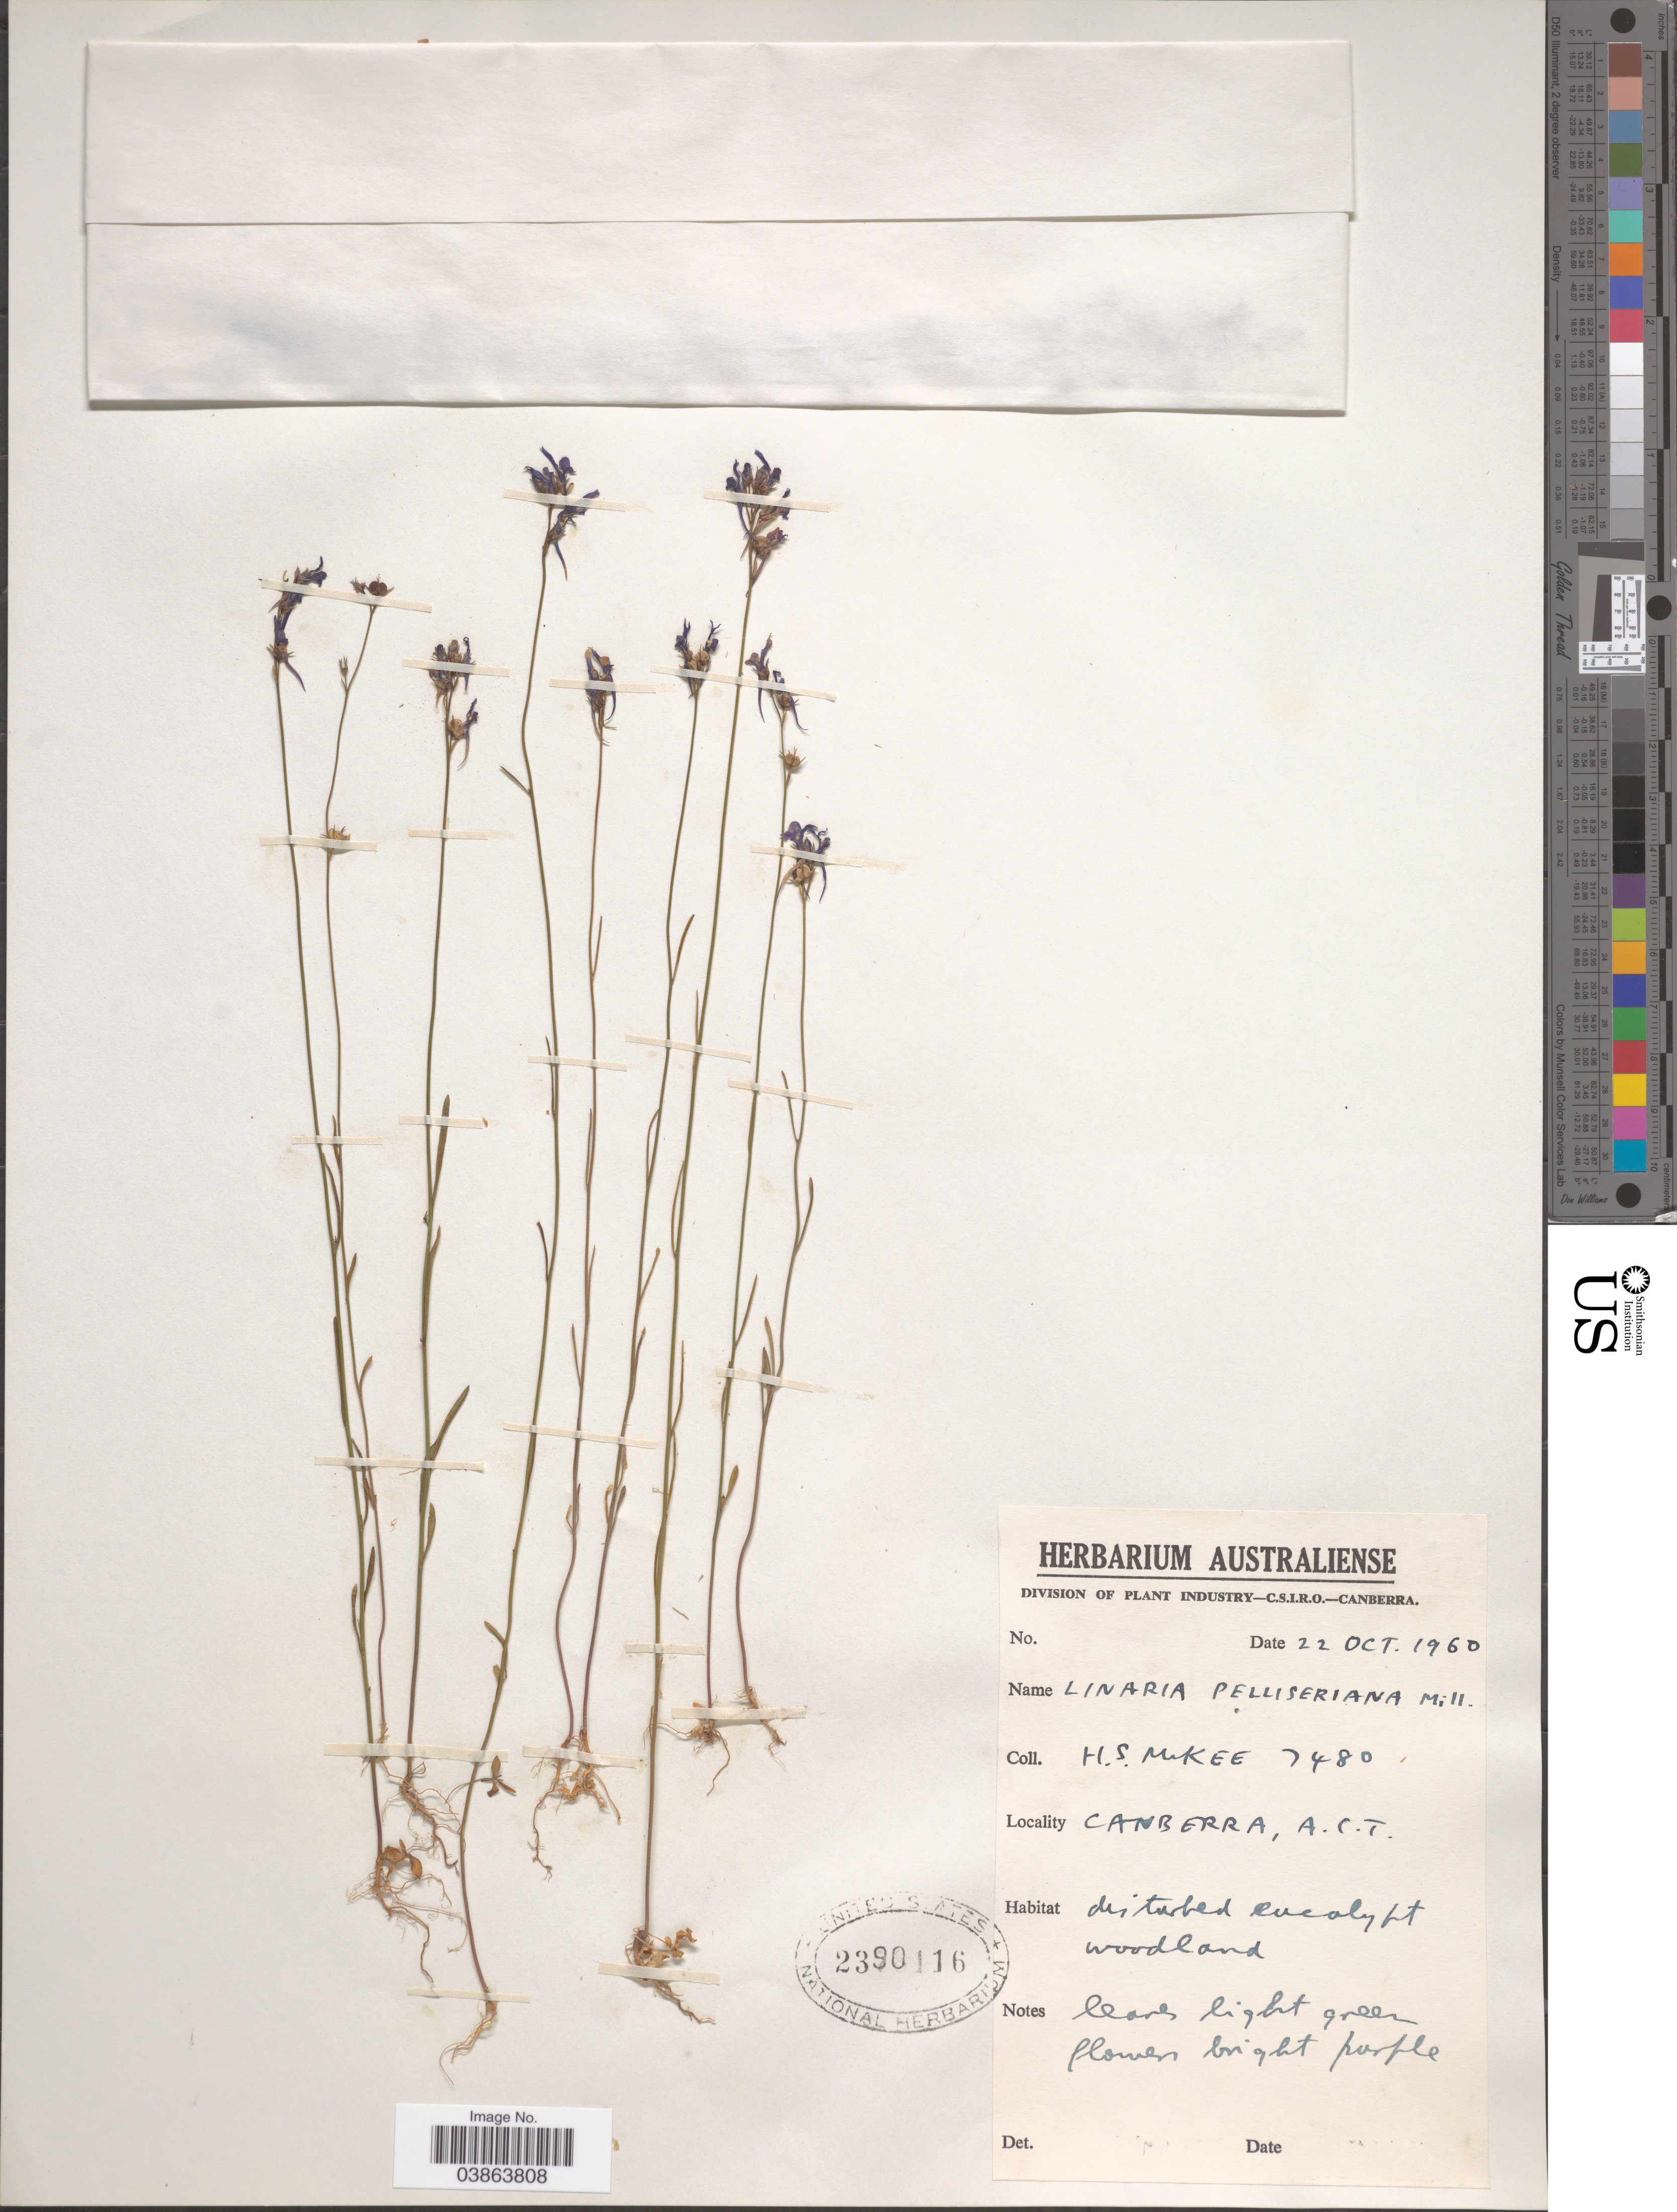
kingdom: Plantae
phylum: Tracheophyta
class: Magnoliopsida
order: Lamiales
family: Plantaginaceae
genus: Linaria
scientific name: Linaria pelisseriana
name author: (L.) Mill.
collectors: H. S. McKee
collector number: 7480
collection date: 1960-10-22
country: Australia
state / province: Australian Capital Territory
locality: Canberra, A. C. T.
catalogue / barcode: US 2390116